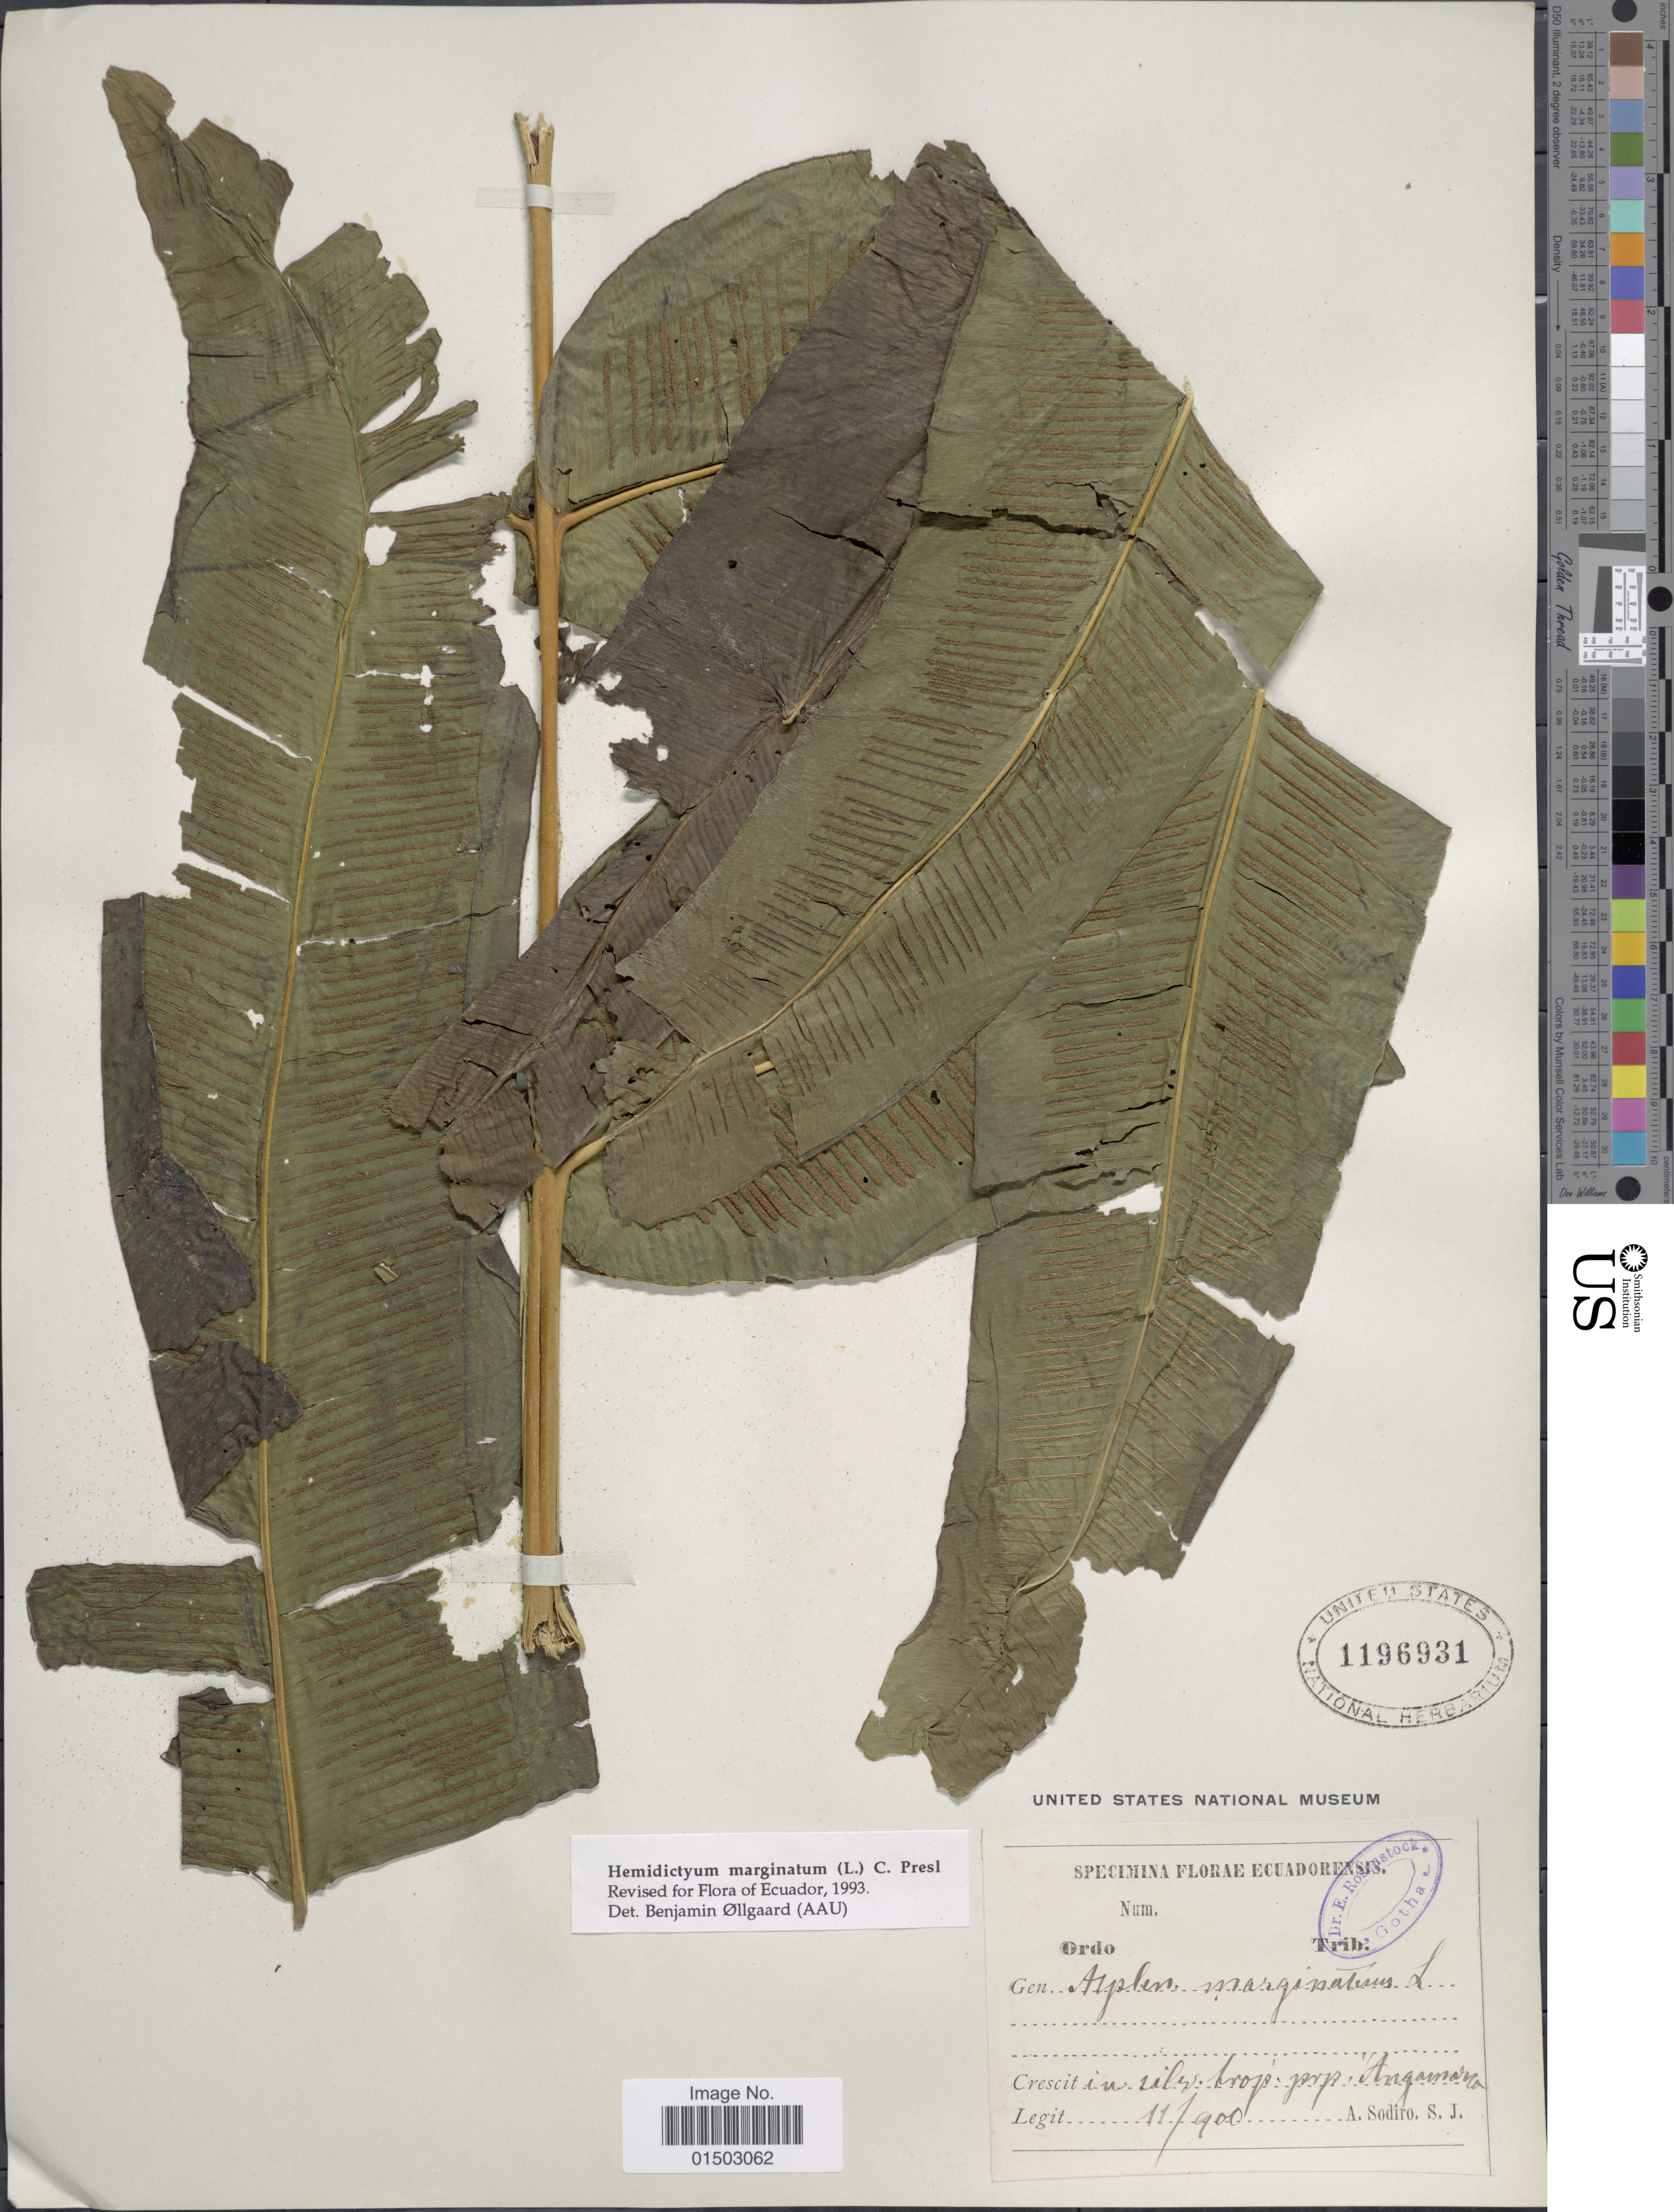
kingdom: Plantae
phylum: Tracheophyta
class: Polypodiopsida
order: Polypodiales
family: Hemidictyaceae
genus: Hemidictyum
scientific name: Hemidictyum marginatum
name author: (L.) C. Presl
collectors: A. Sodiro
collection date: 1900-11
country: Ecuador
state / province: Cotopaxi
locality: Ecuadorensis. In silvi trop. prop. Angamarca.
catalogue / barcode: US 1196931